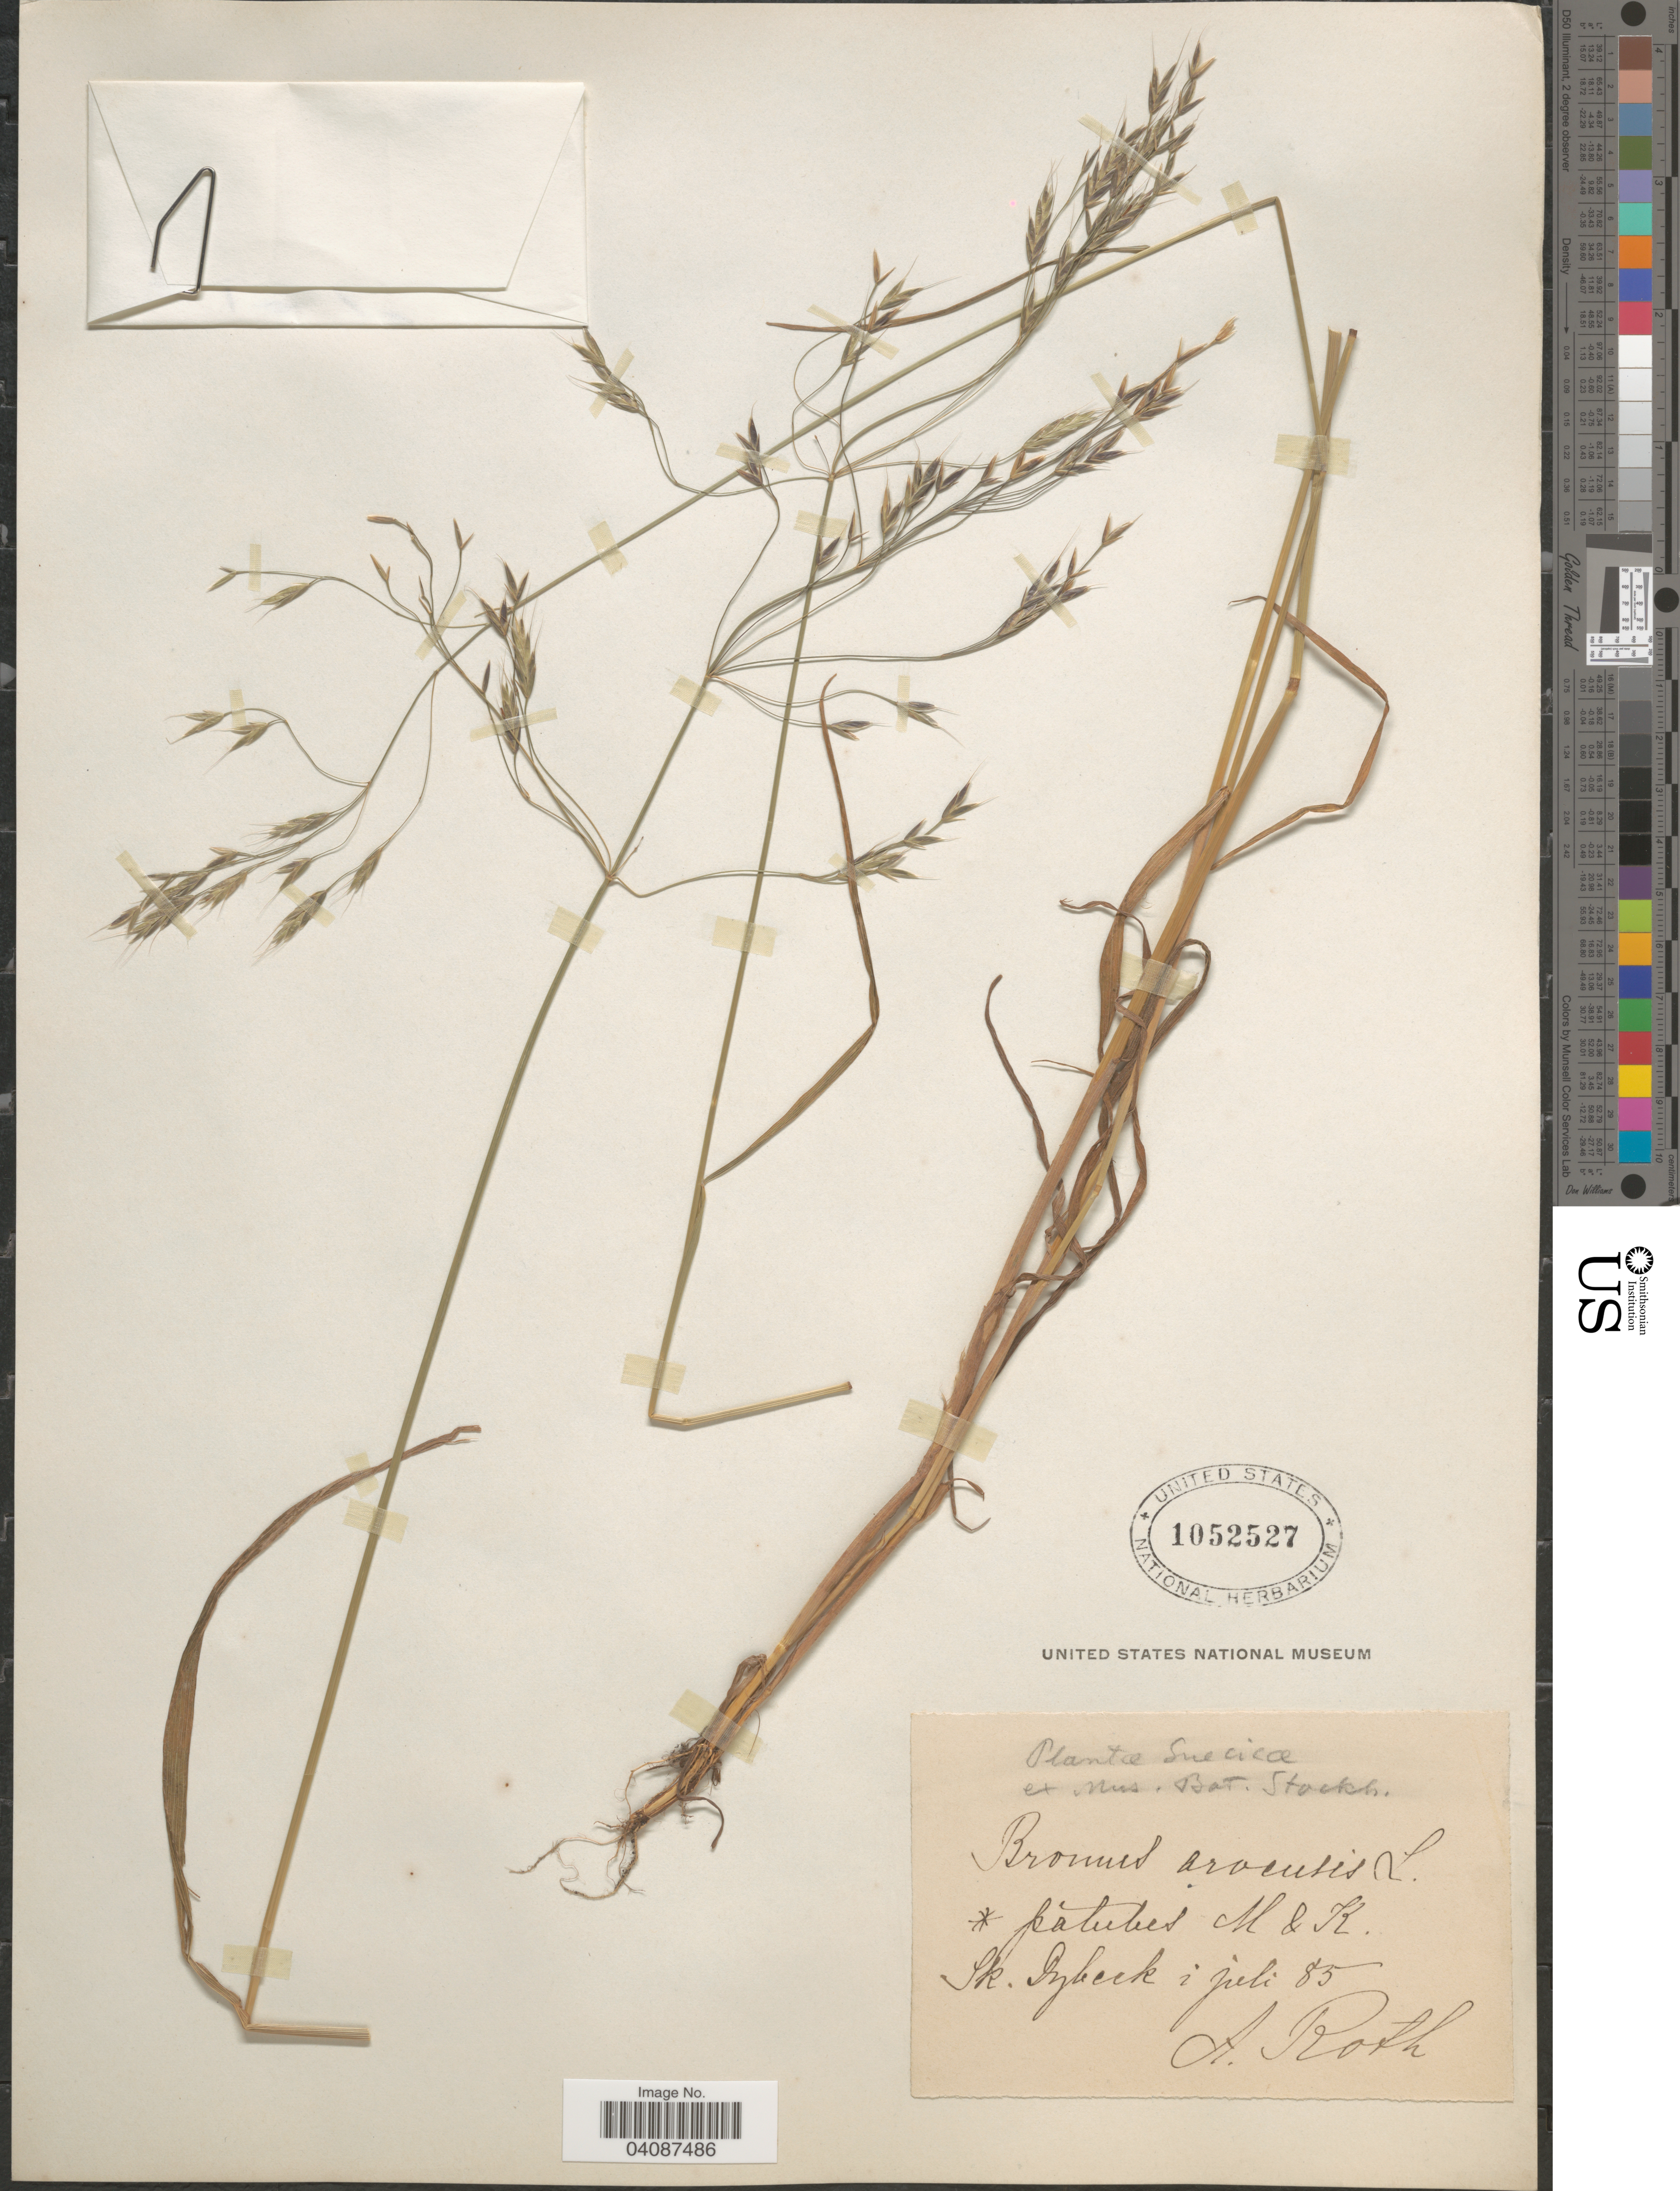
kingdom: Plantae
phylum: Tracheophyta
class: Liliopsida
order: Poales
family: Poaceae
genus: Bromus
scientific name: Bromus arvensis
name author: L.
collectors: A. W. Roth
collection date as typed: Transcribed d/m/y: /7/85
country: Sweden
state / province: Skåne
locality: Suecica. Sk. Dyback.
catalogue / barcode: US 1052527